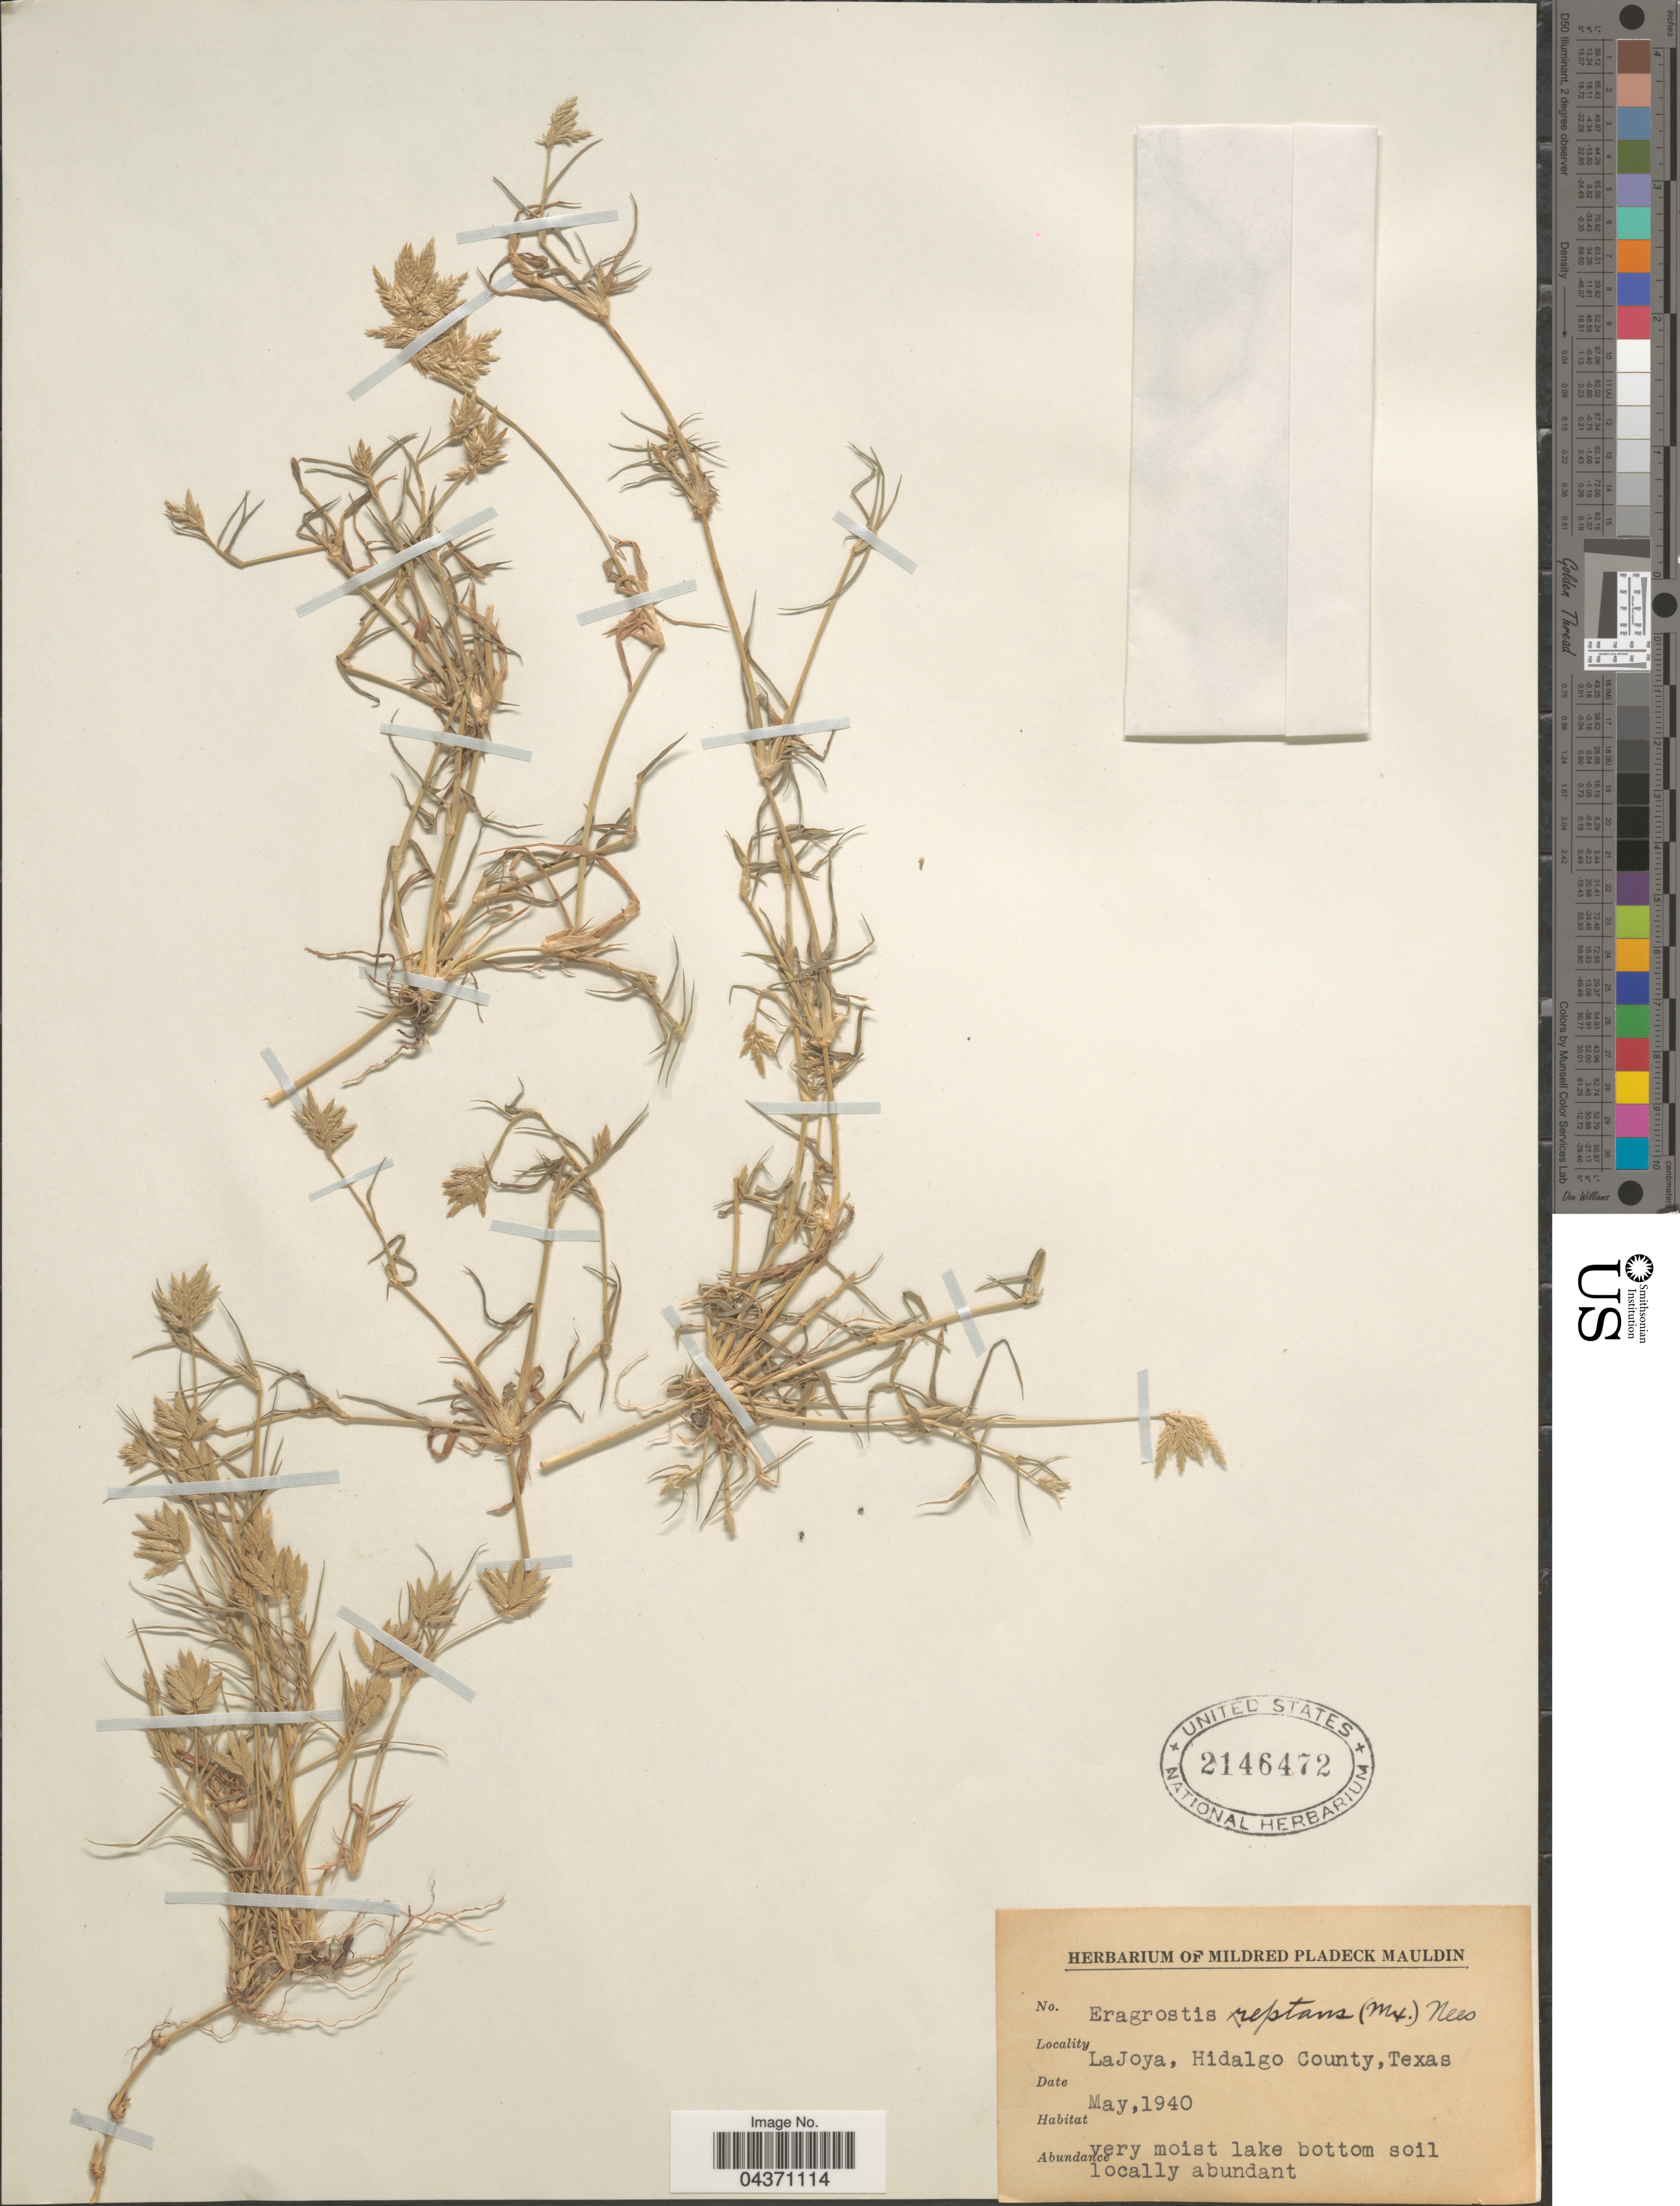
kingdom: Plantae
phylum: Tracheophyta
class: Liliopsida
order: Poales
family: Poaceae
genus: Eragrostis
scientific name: Eragrostis reptans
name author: (Michx.) Nees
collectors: Ex herb. Mildred Pladeck Mauldin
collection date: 1940-05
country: United States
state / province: Texas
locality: LaJoya, Hidalgo County. Very moist lake bottom soil locally abundant.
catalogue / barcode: US 2146472